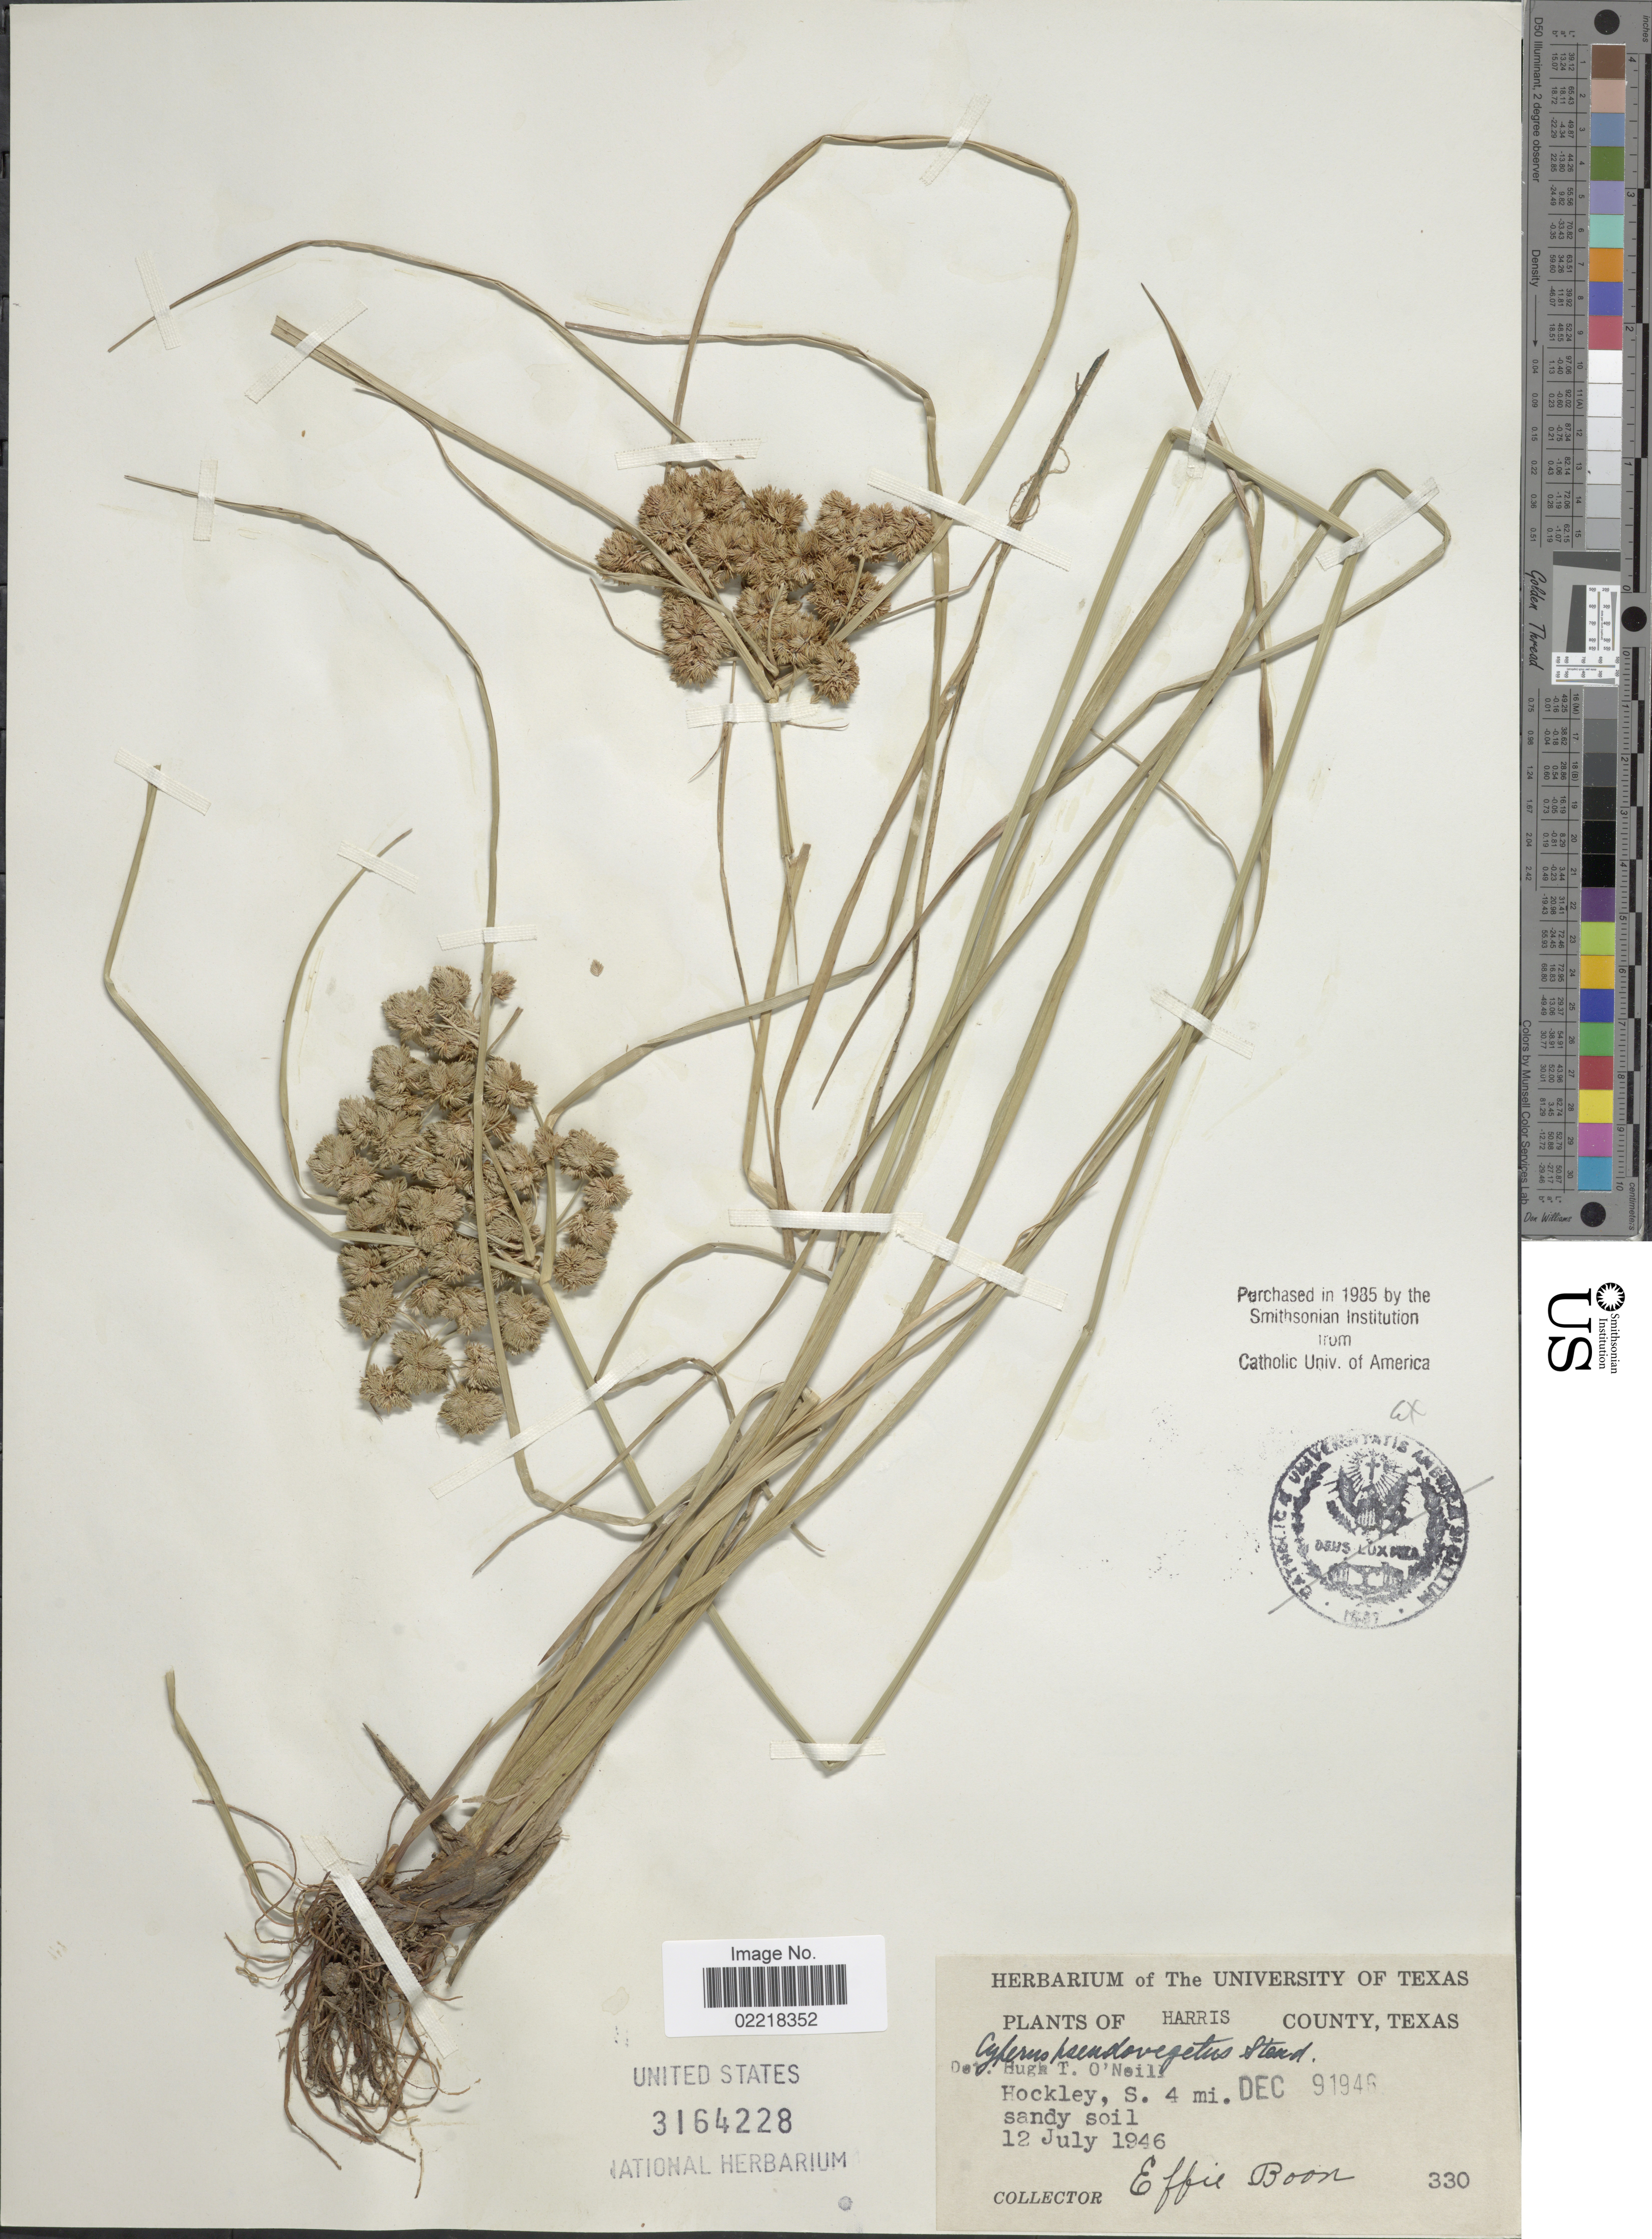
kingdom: Plantae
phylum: Tracheophyta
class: Liliopsida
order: Poales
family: Cyperaceae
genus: Cyperus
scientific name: Cyperus pseudovegetus Steud.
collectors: E. Boon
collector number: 330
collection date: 1946-07-12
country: United States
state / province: Texas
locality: Harris County, Hockley, S 4 mi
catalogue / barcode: US 3164228